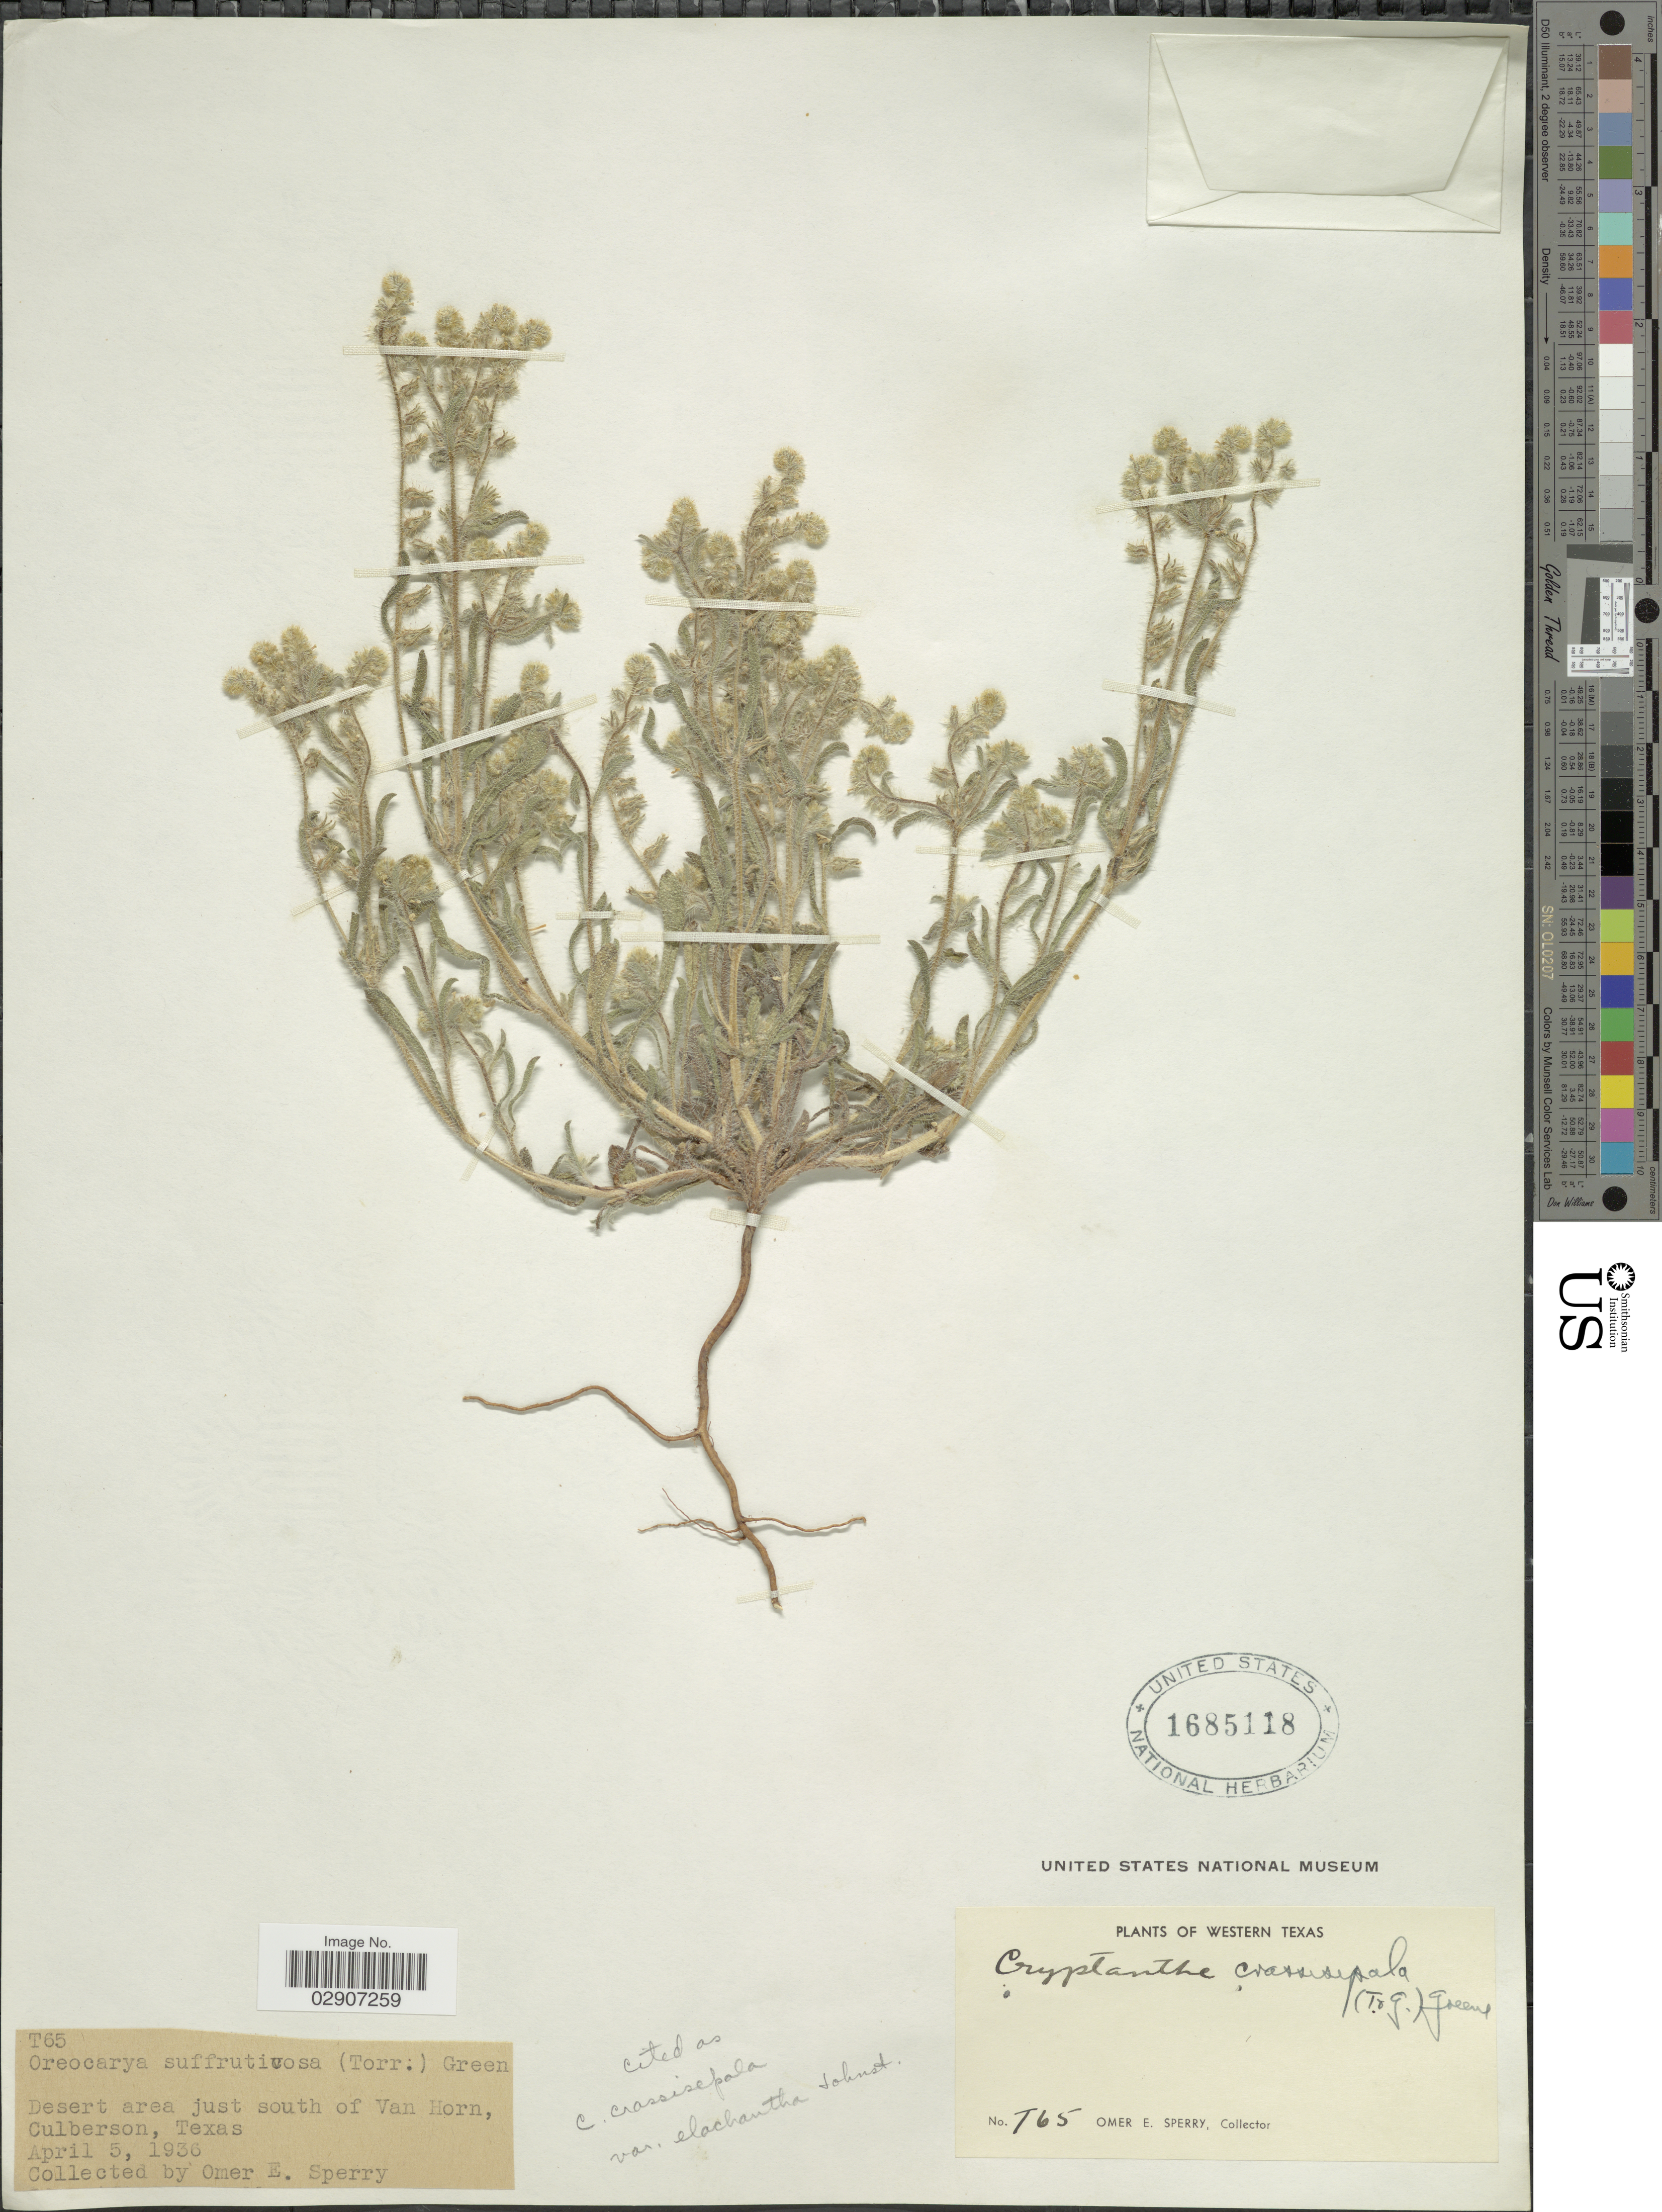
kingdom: Plantae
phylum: Tracheophyta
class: Magnoliopsida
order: Boraginales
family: Boraginaceae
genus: Cryptantha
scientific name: Cryptantha crassisepala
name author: (Torr. & A. Gray) Greene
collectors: O. E. Sperry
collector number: T65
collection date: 1936-04-05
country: United States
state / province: Texas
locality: Western Texas, Desert area just south of Van Horn, Culberson.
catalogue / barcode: US 1685118